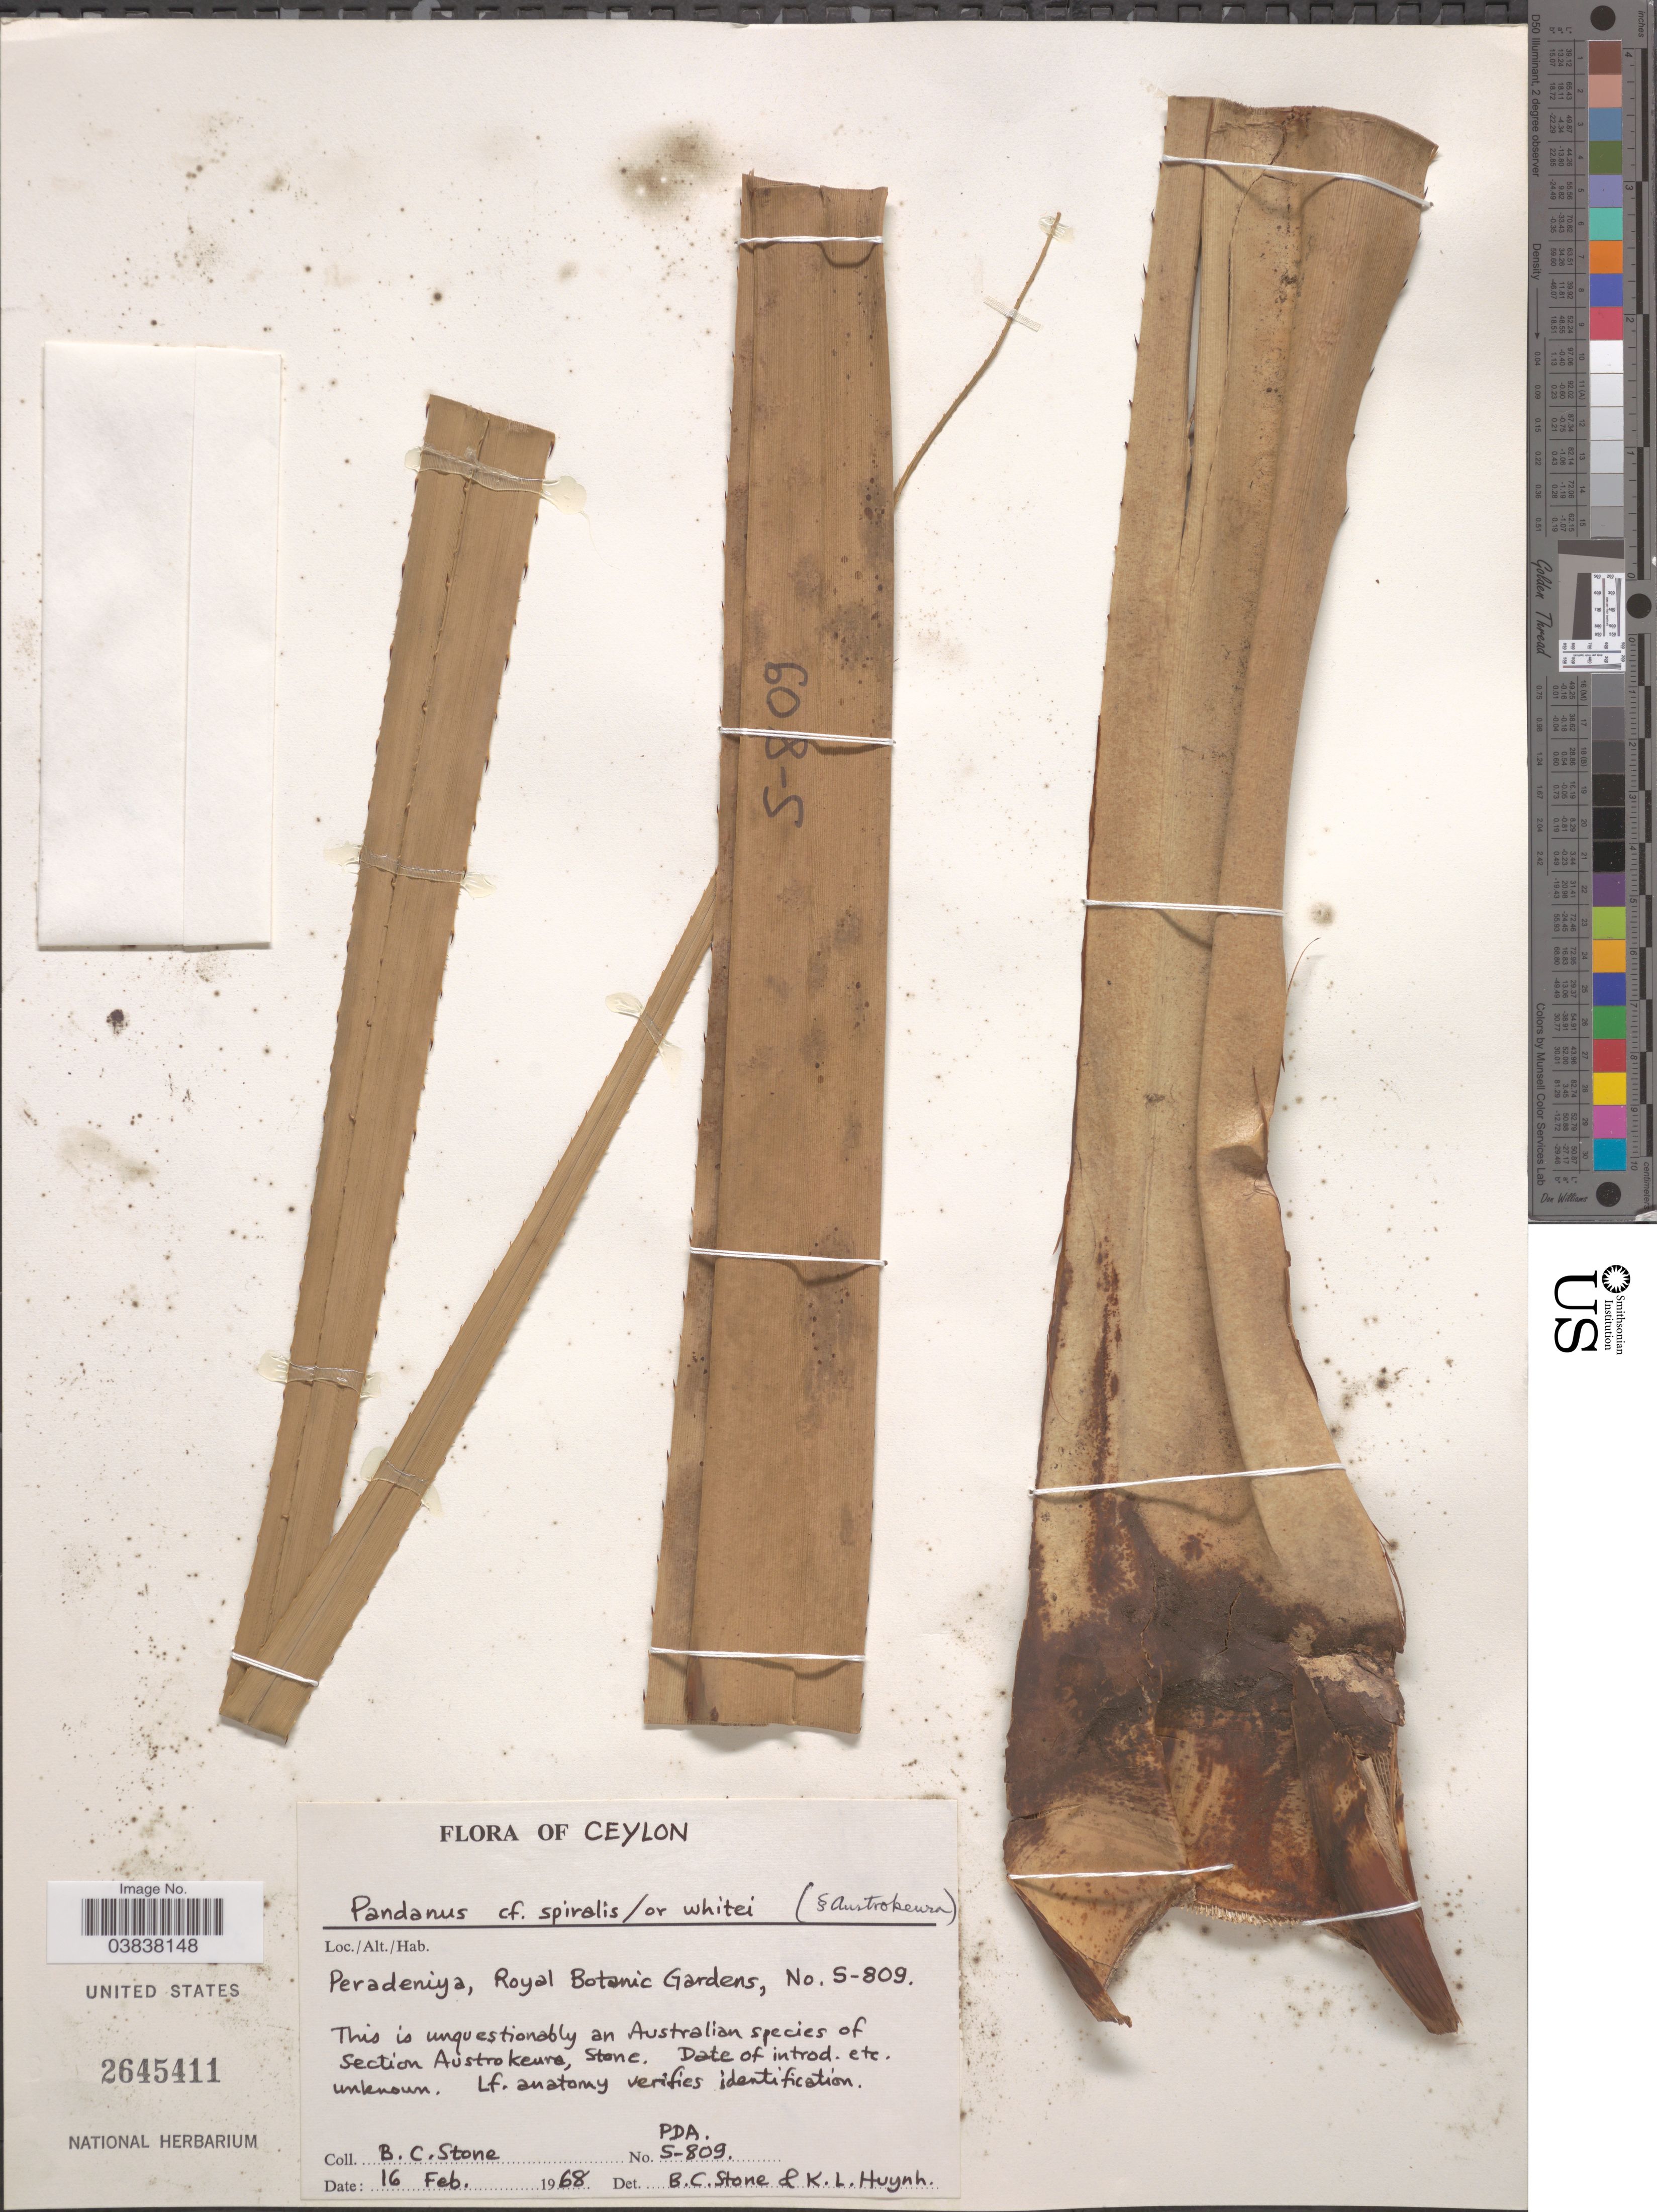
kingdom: Plantae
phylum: Tracheophyta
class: Liliopsida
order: Pandanales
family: Pandanaceae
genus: Pandanus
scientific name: Pandanus spiralis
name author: R. Br.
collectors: B. C. Stone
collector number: S-809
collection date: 1968-02-16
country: Sri Lanka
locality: Ceylon. Peradeniya, Royal Botanic Gardens.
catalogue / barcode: US 2645411